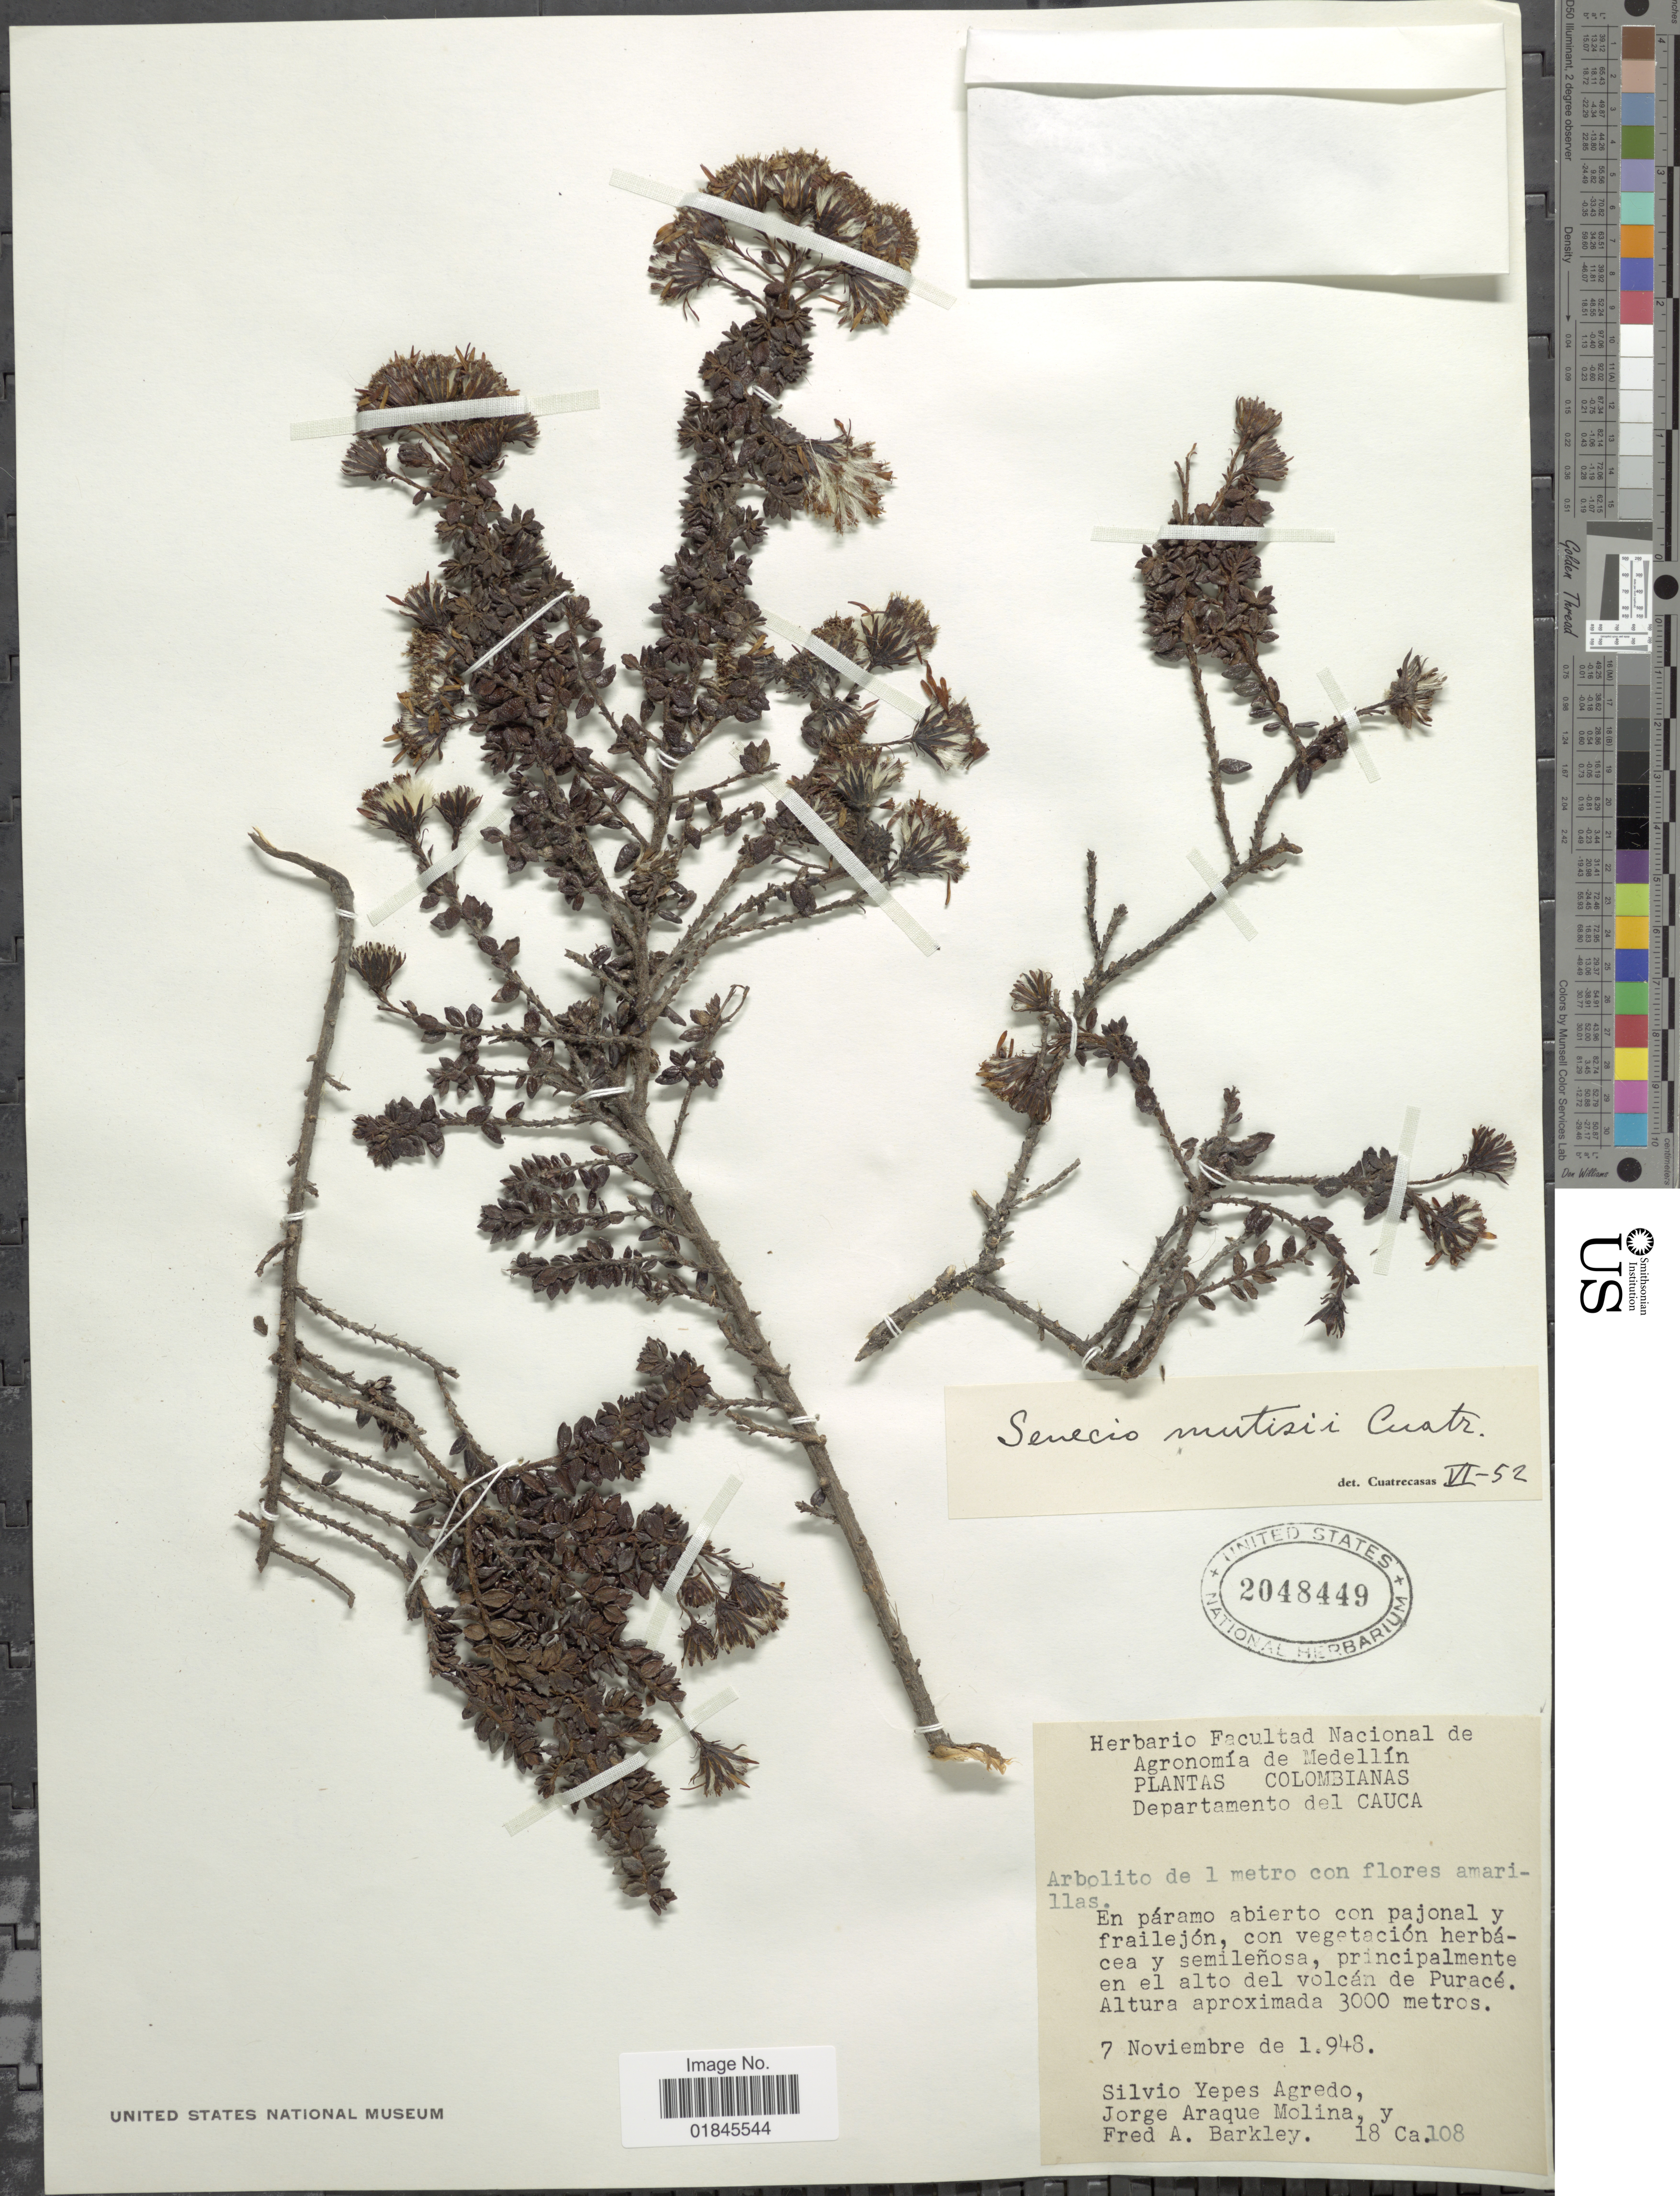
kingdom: Plantae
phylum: Tracheophyta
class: Magnoliopsida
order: Asterales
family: Asteraceae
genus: Pentacalia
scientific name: Pentacalia mutisii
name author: (Cuatrec.) Cuatrec.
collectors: S. Yepes-Agredo, J. Araque Molina & F. A. Barkley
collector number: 18Ca.108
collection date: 1948-11-07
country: Colombia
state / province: Cauca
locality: Departamento del Cauca. En páramo abierto con pajonal y frailejón, con vegetación herbácea y semileñosa, principalmente en el alto del volcán de Puracé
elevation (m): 3000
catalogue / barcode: US 2048449